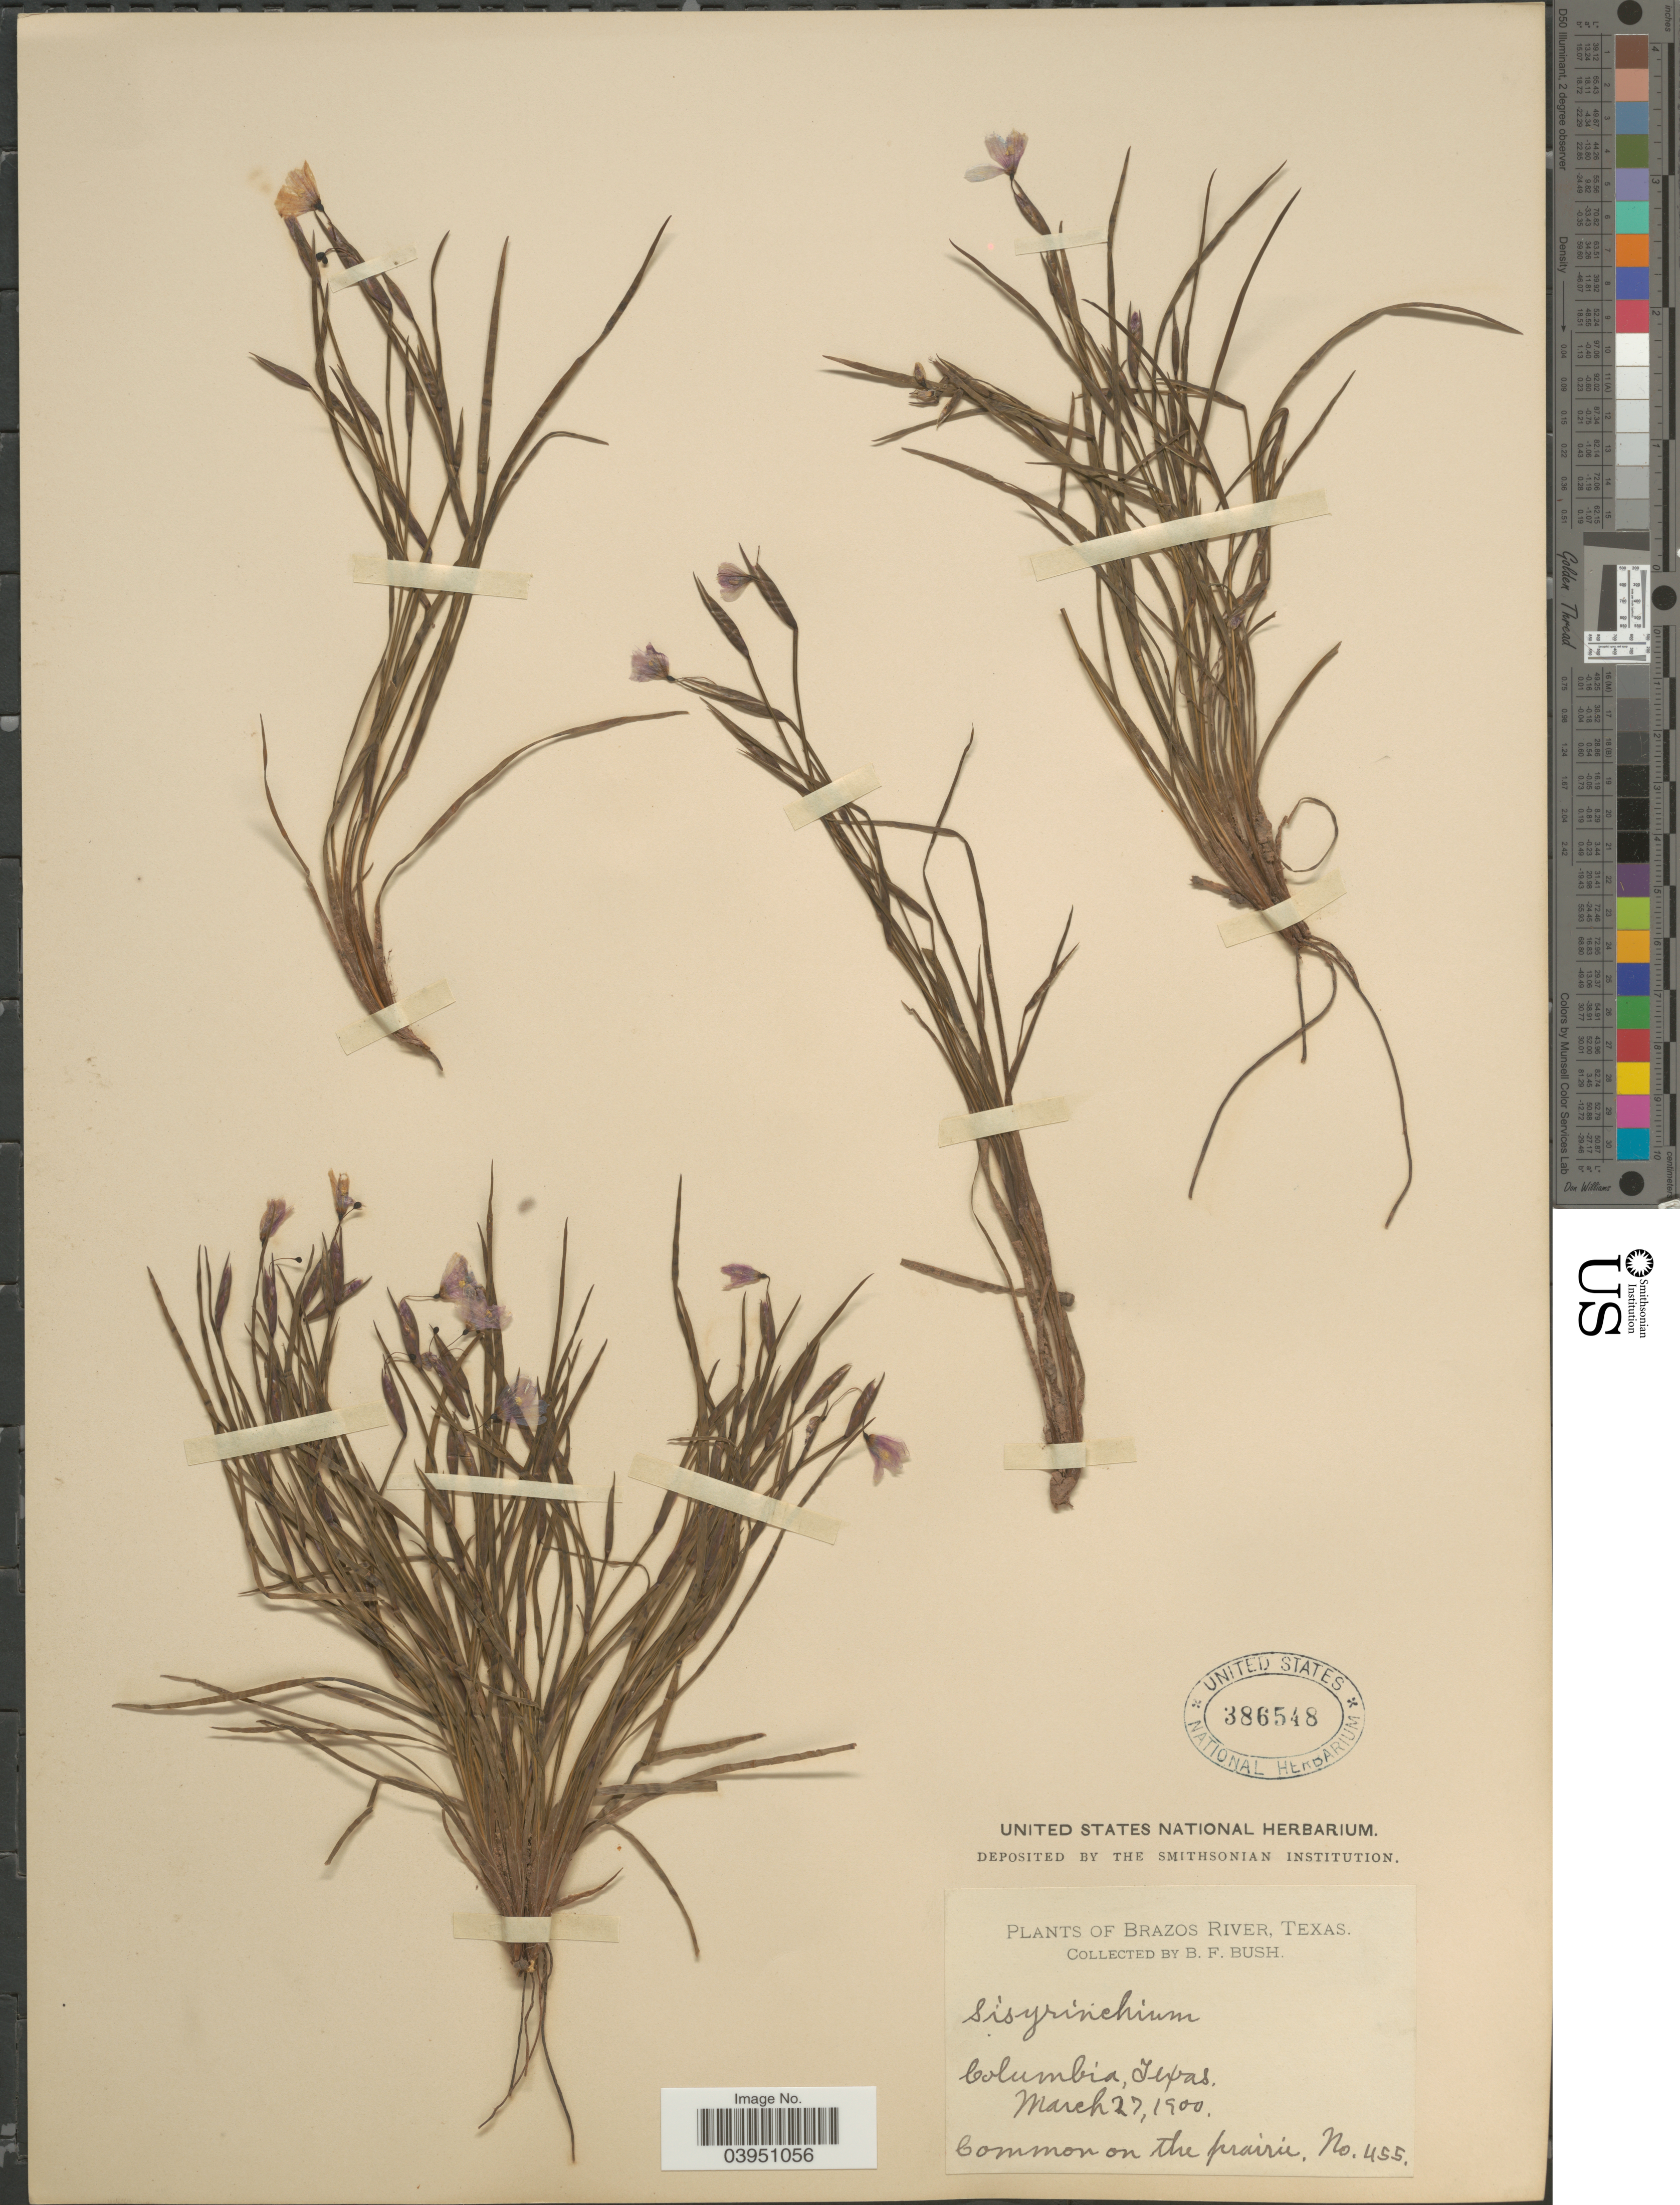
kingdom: Plantae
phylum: Tracheophyta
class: Liliopsida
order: Asparagales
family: Iridaceae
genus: Sisyrinchium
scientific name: Sisyrinchium flaccidum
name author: E.P. Bicknell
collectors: B. F. Bush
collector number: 455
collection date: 1900-03-27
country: United States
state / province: Texas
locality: Brazos River. Columbia.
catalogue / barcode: US 386548